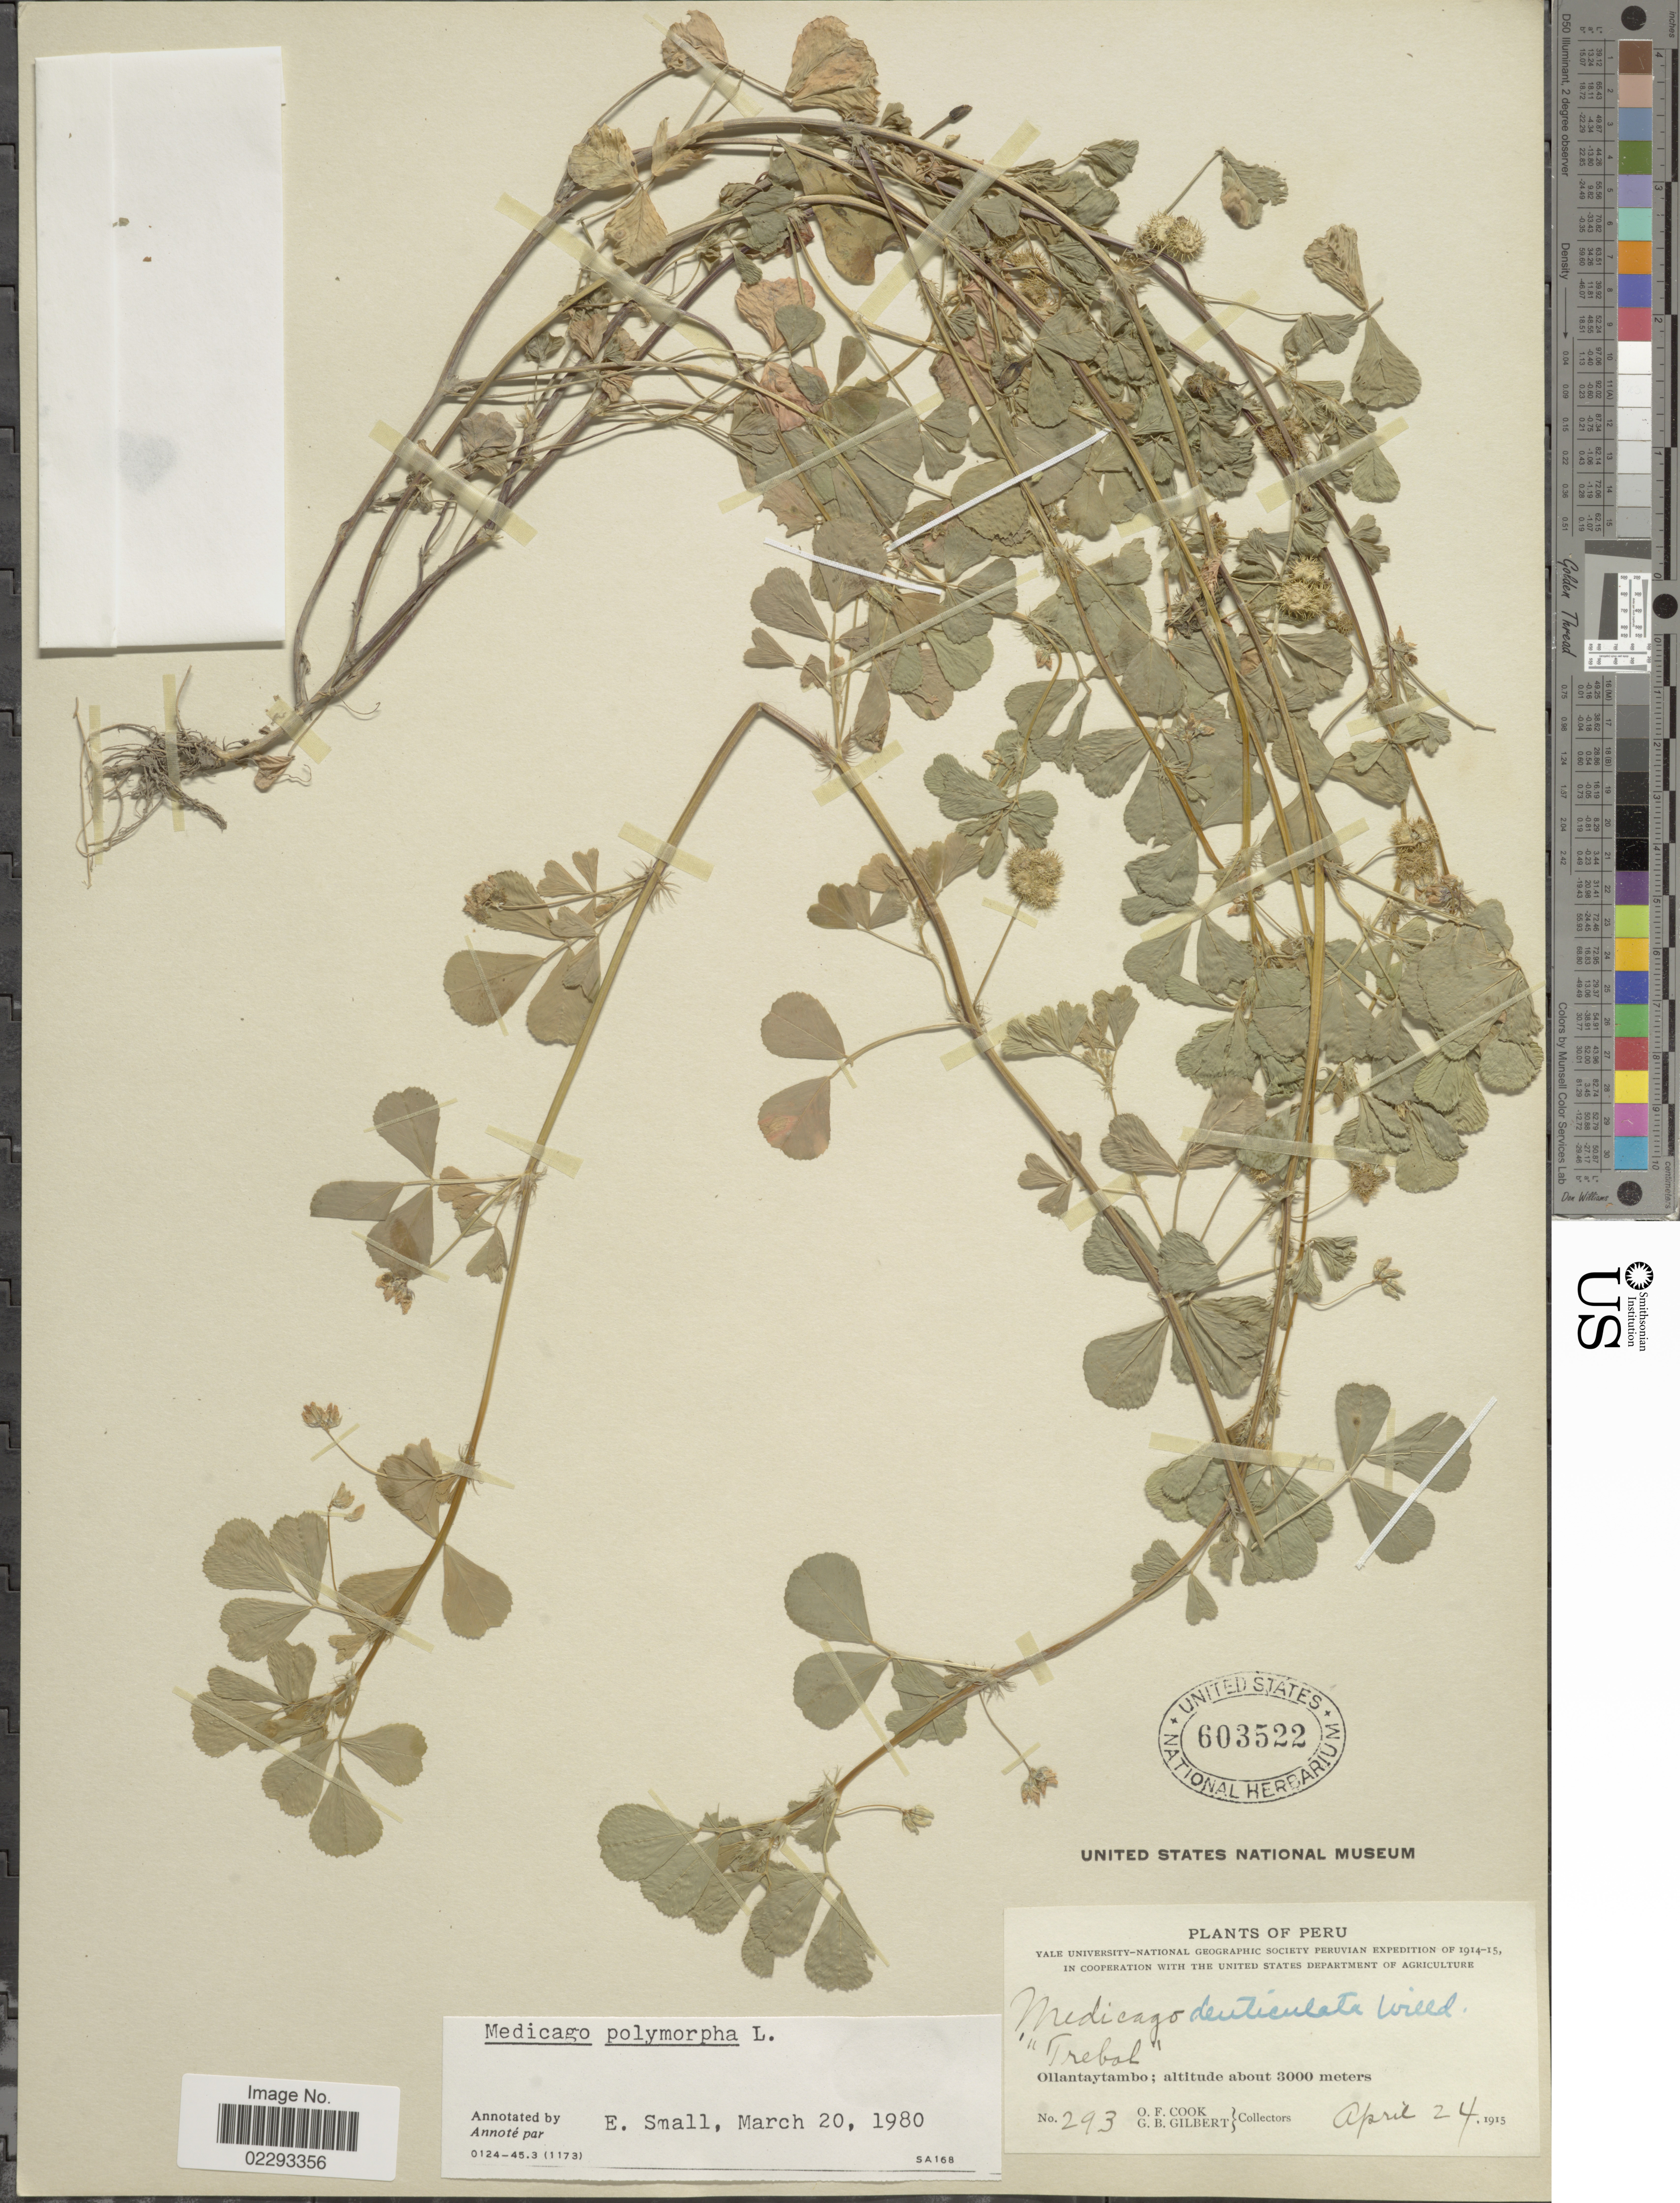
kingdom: Plantae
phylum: Tracheophyta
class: Magnoliopsida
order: Fabales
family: Fabaceae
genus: Medicago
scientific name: Medicago polymorpha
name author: L.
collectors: O. F. Cook & G. B. Gilbert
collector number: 293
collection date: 1915-04-24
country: Peru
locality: Ollantaytambo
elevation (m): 3000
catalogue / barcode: US 603522